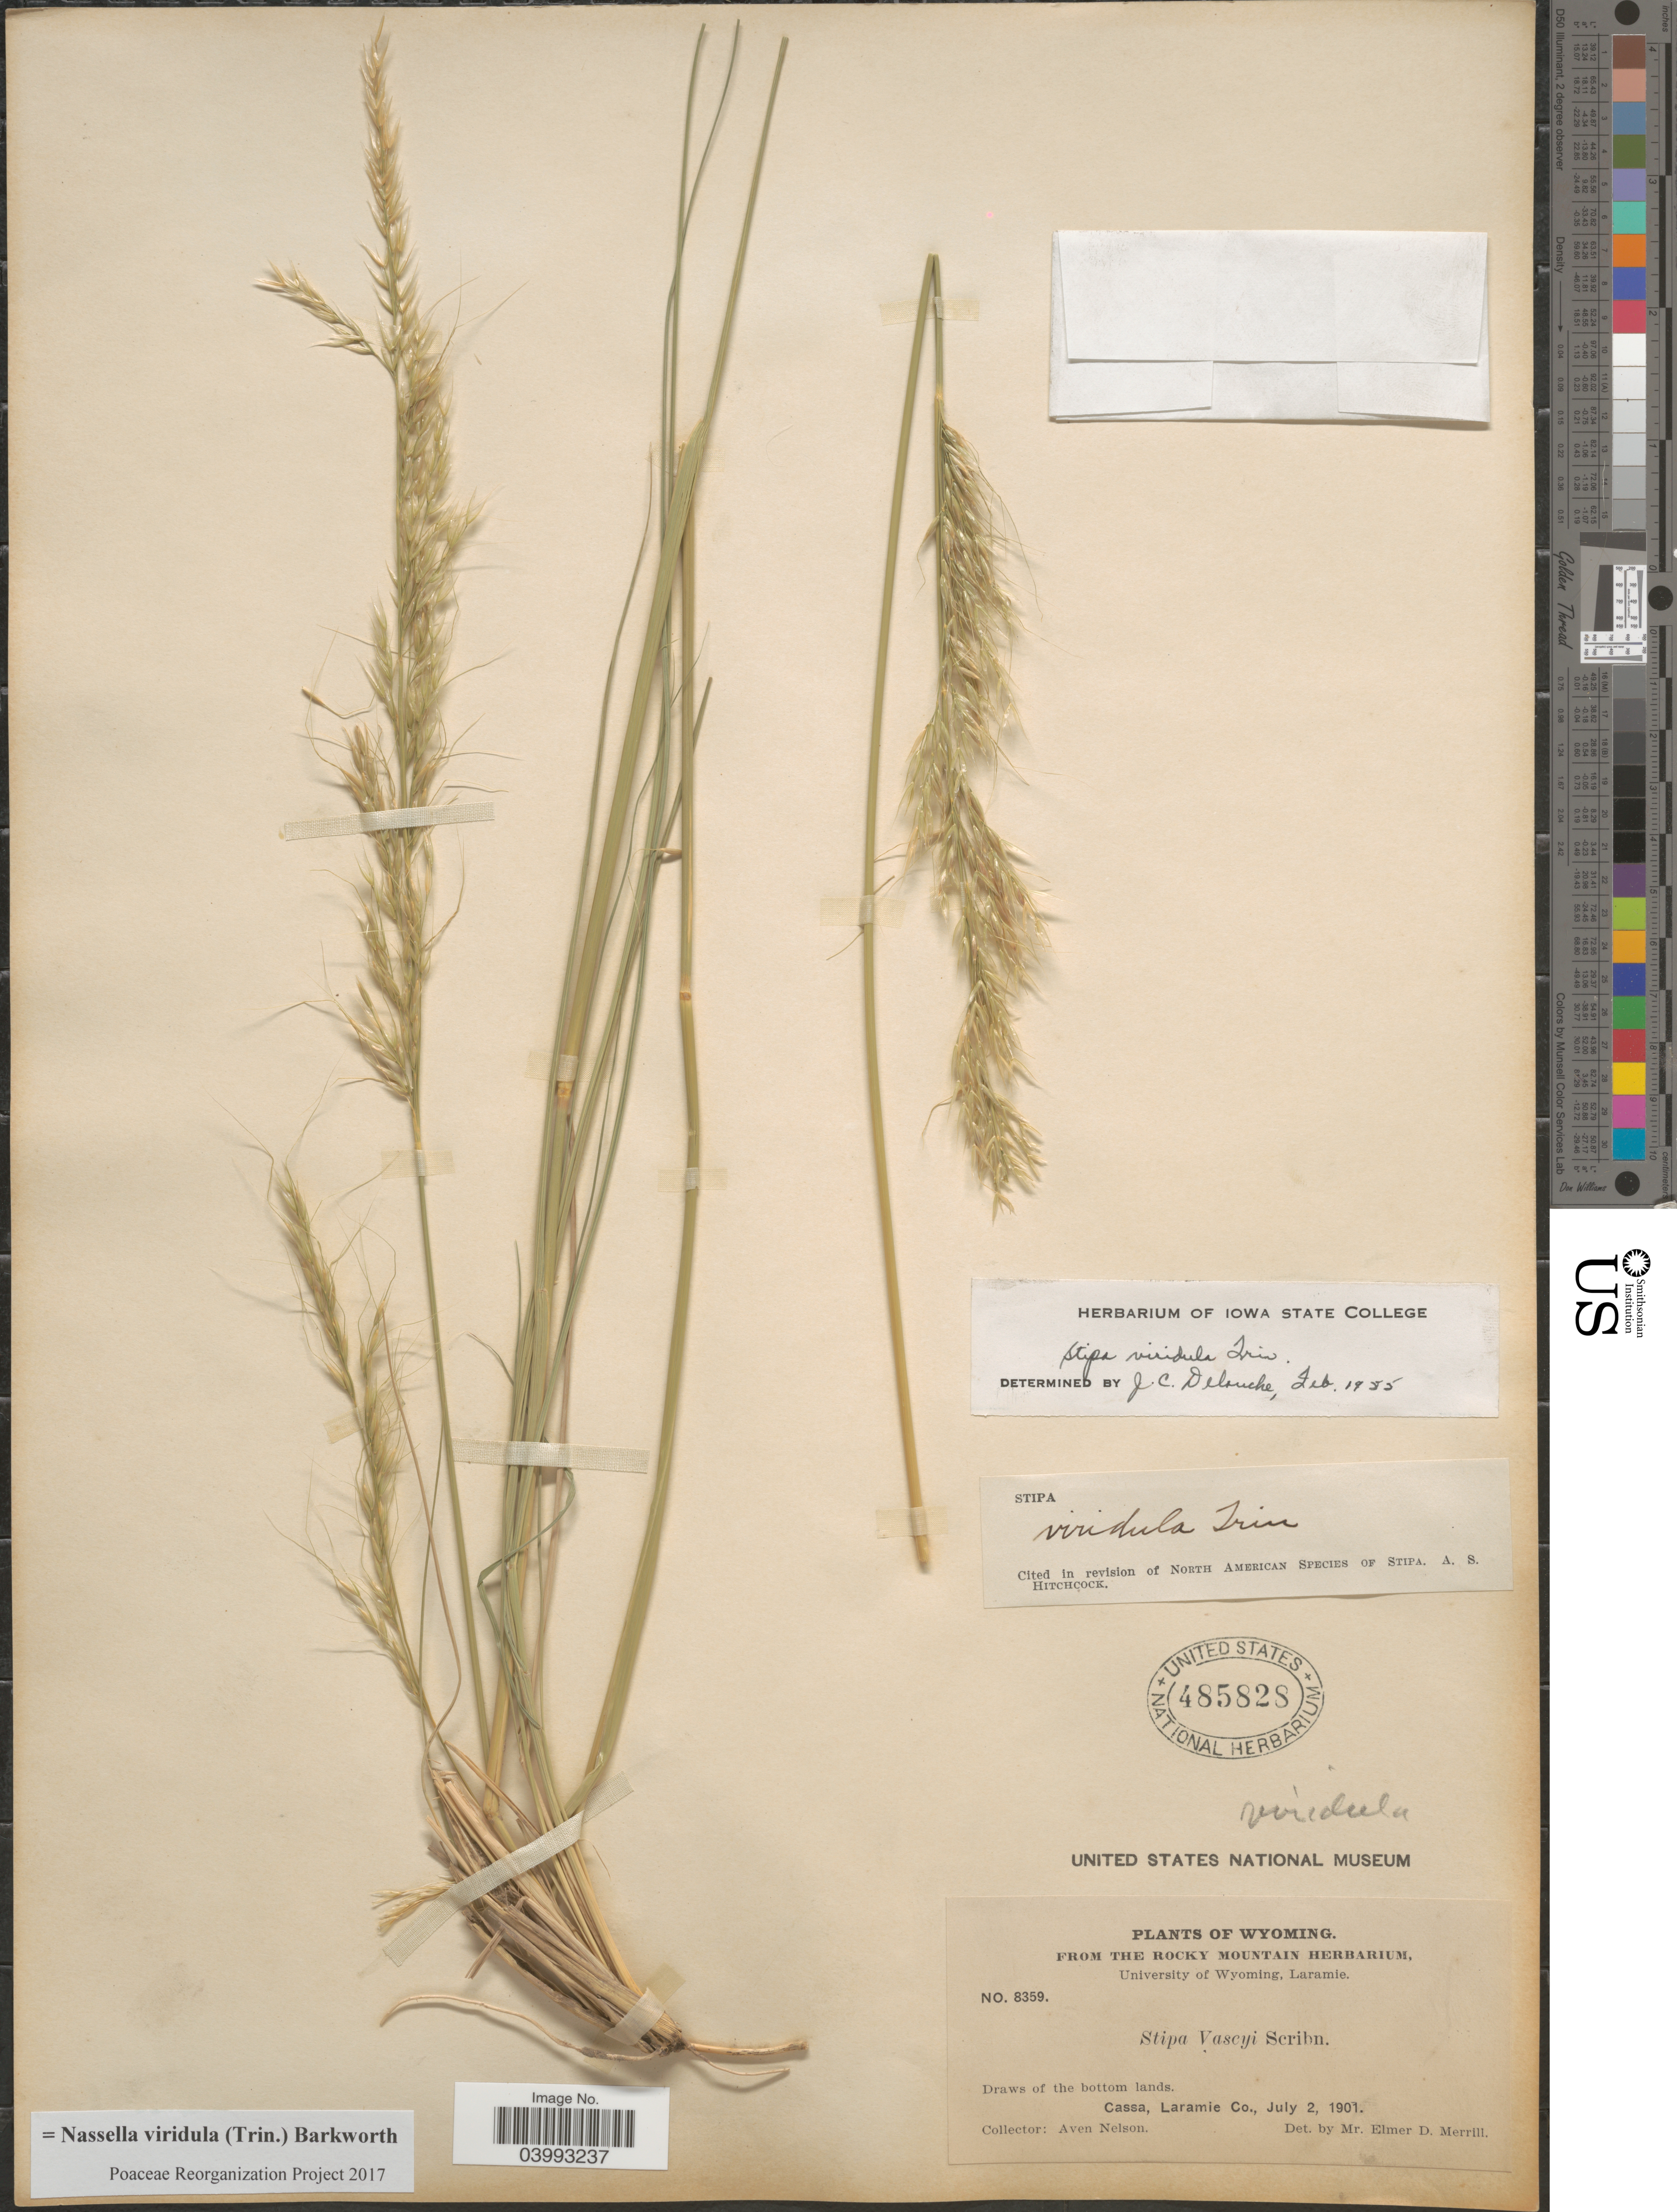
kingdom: Plantae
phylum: Tracheophyta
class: Liliopsida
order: Poales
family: Poaceae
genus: Nassella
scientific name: Nassella viridula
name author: (Trin.) Barkworth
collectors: A. Nelson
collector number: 8359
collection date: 1901-07-02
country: United States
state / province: Wyoming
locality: Cassa, Laramie Co.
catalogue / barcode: US 485828